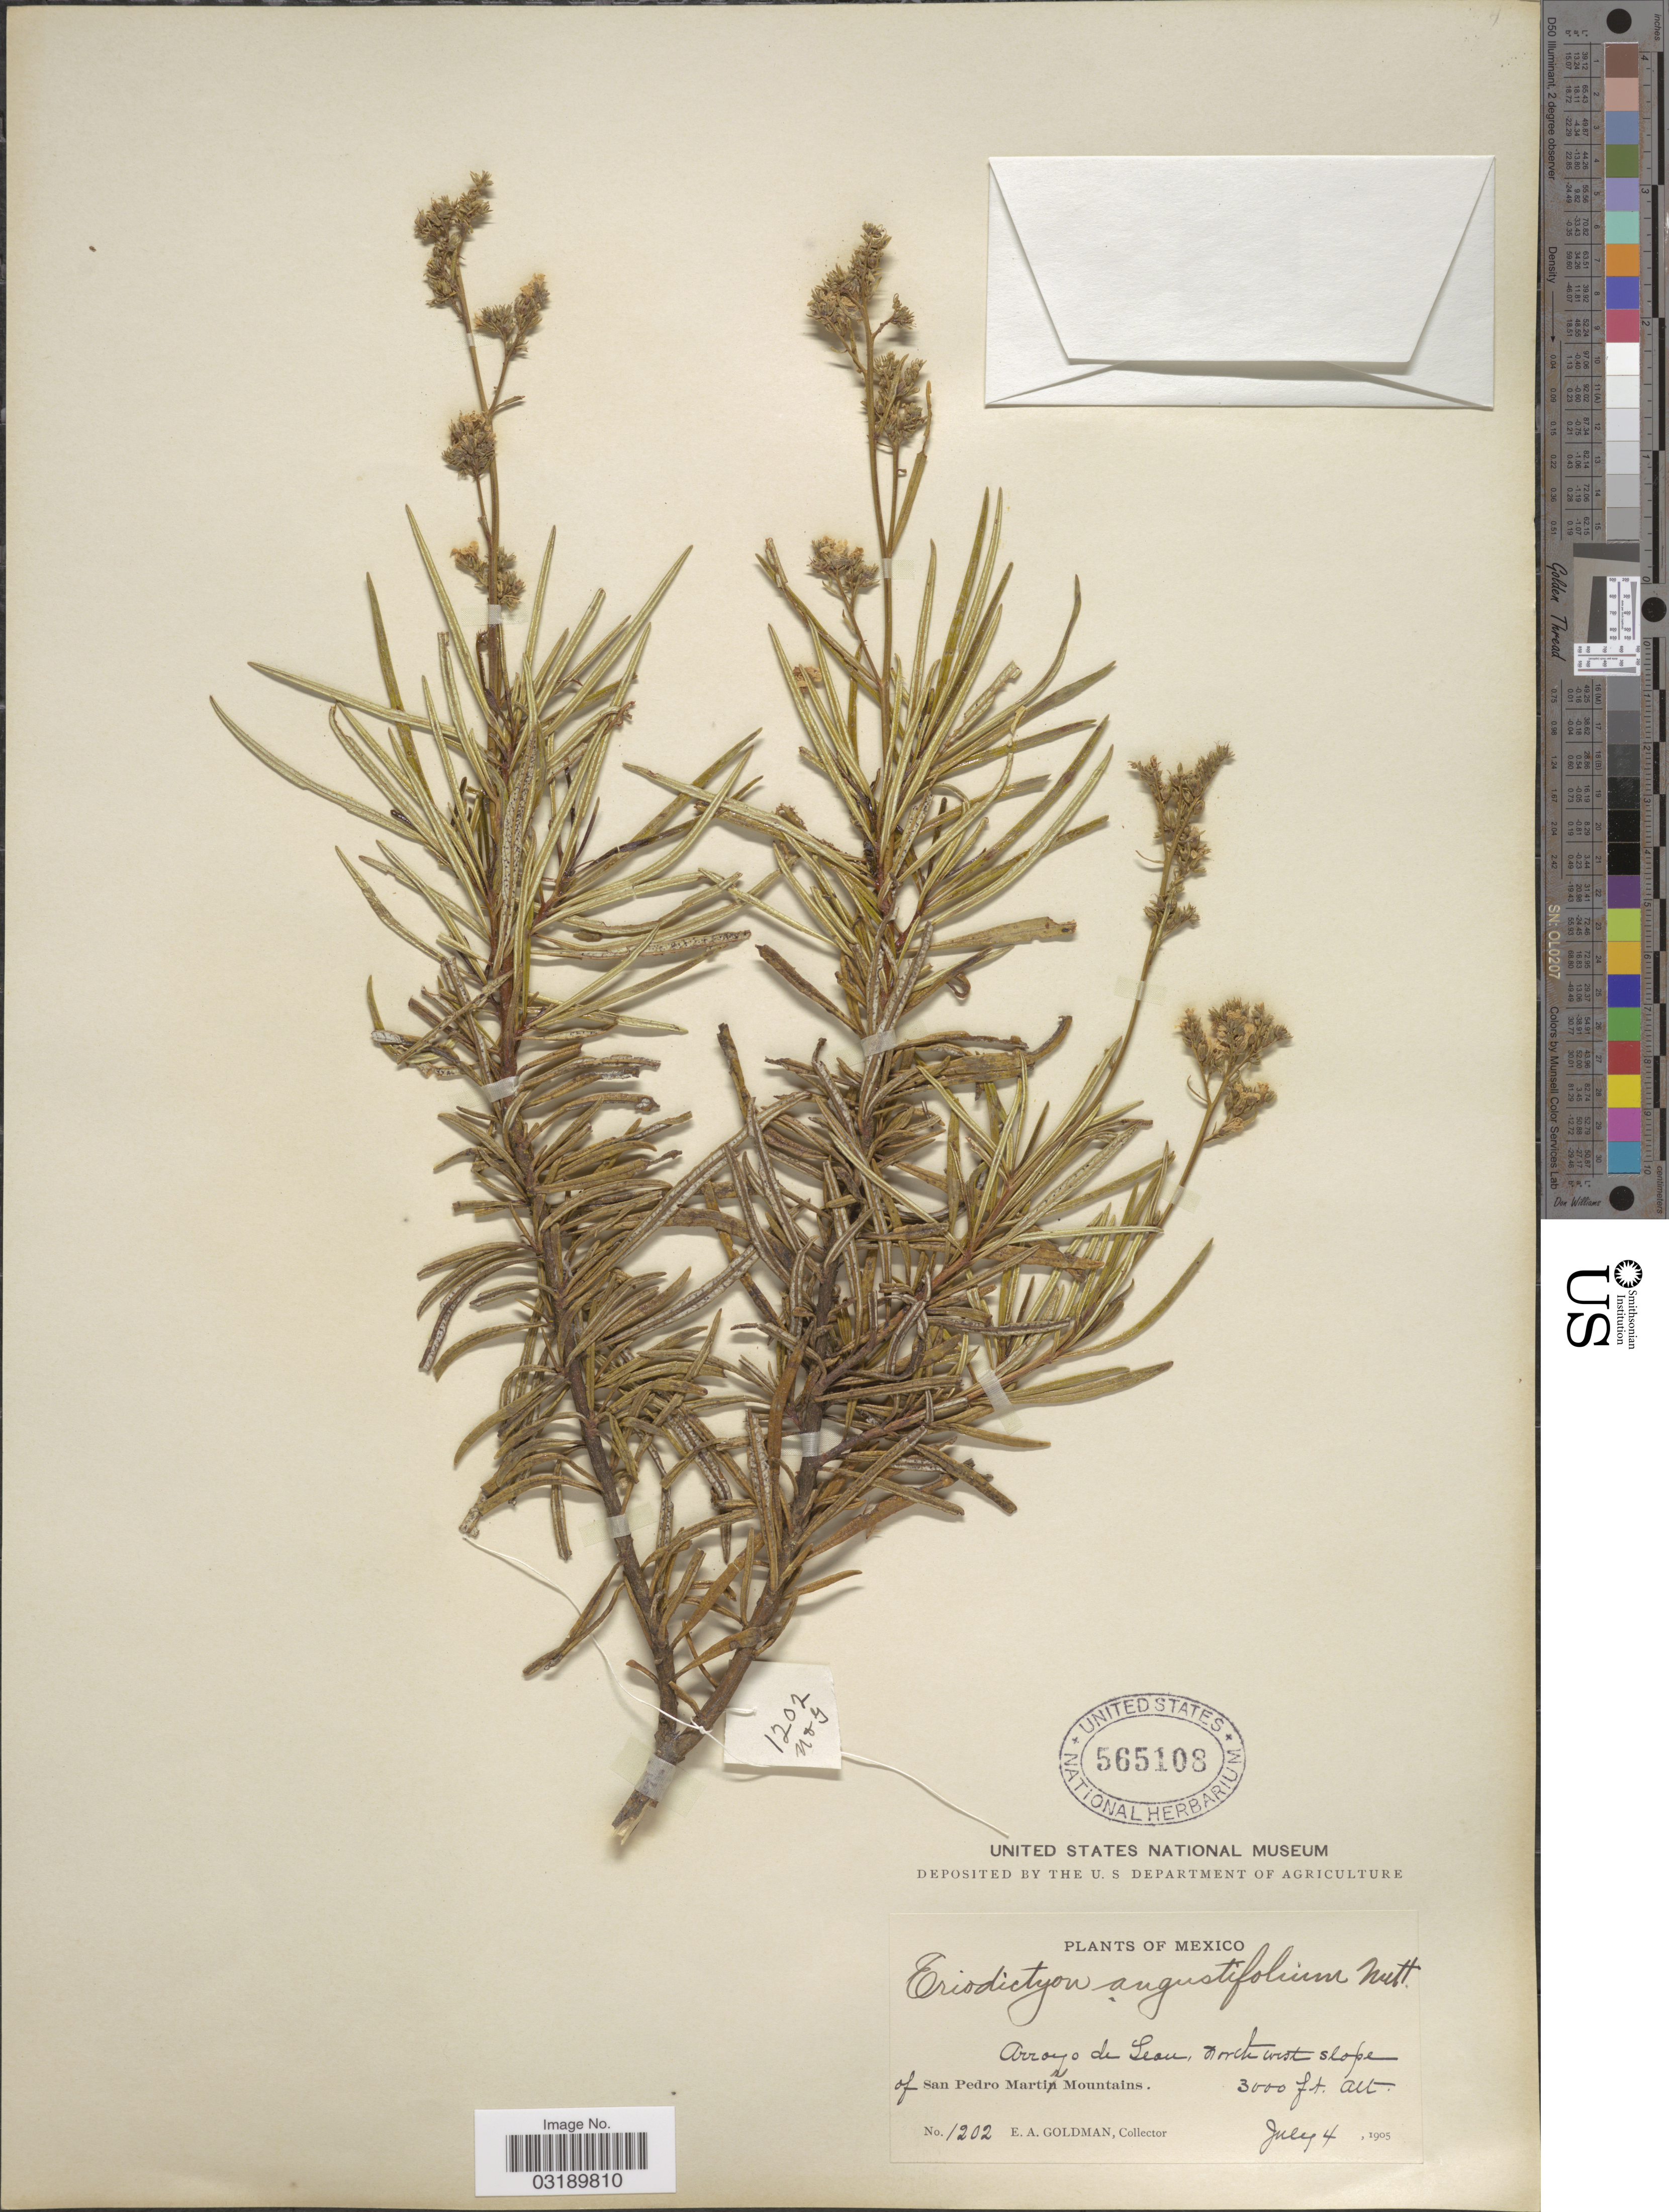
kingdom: Plantae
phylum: Tracheophyta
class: Magnoliopsida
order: Boraginales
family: Namaceae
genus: Eriodictyon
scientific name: Eriodictyon angustifolium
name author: Nutt.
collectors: E. A. Goldman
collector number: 1202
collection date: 1905-07-04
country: Mexico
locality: Arroyo de Leon. North west slope of San Pedro Martir Mountains.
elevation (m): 914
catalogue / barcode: US 565108